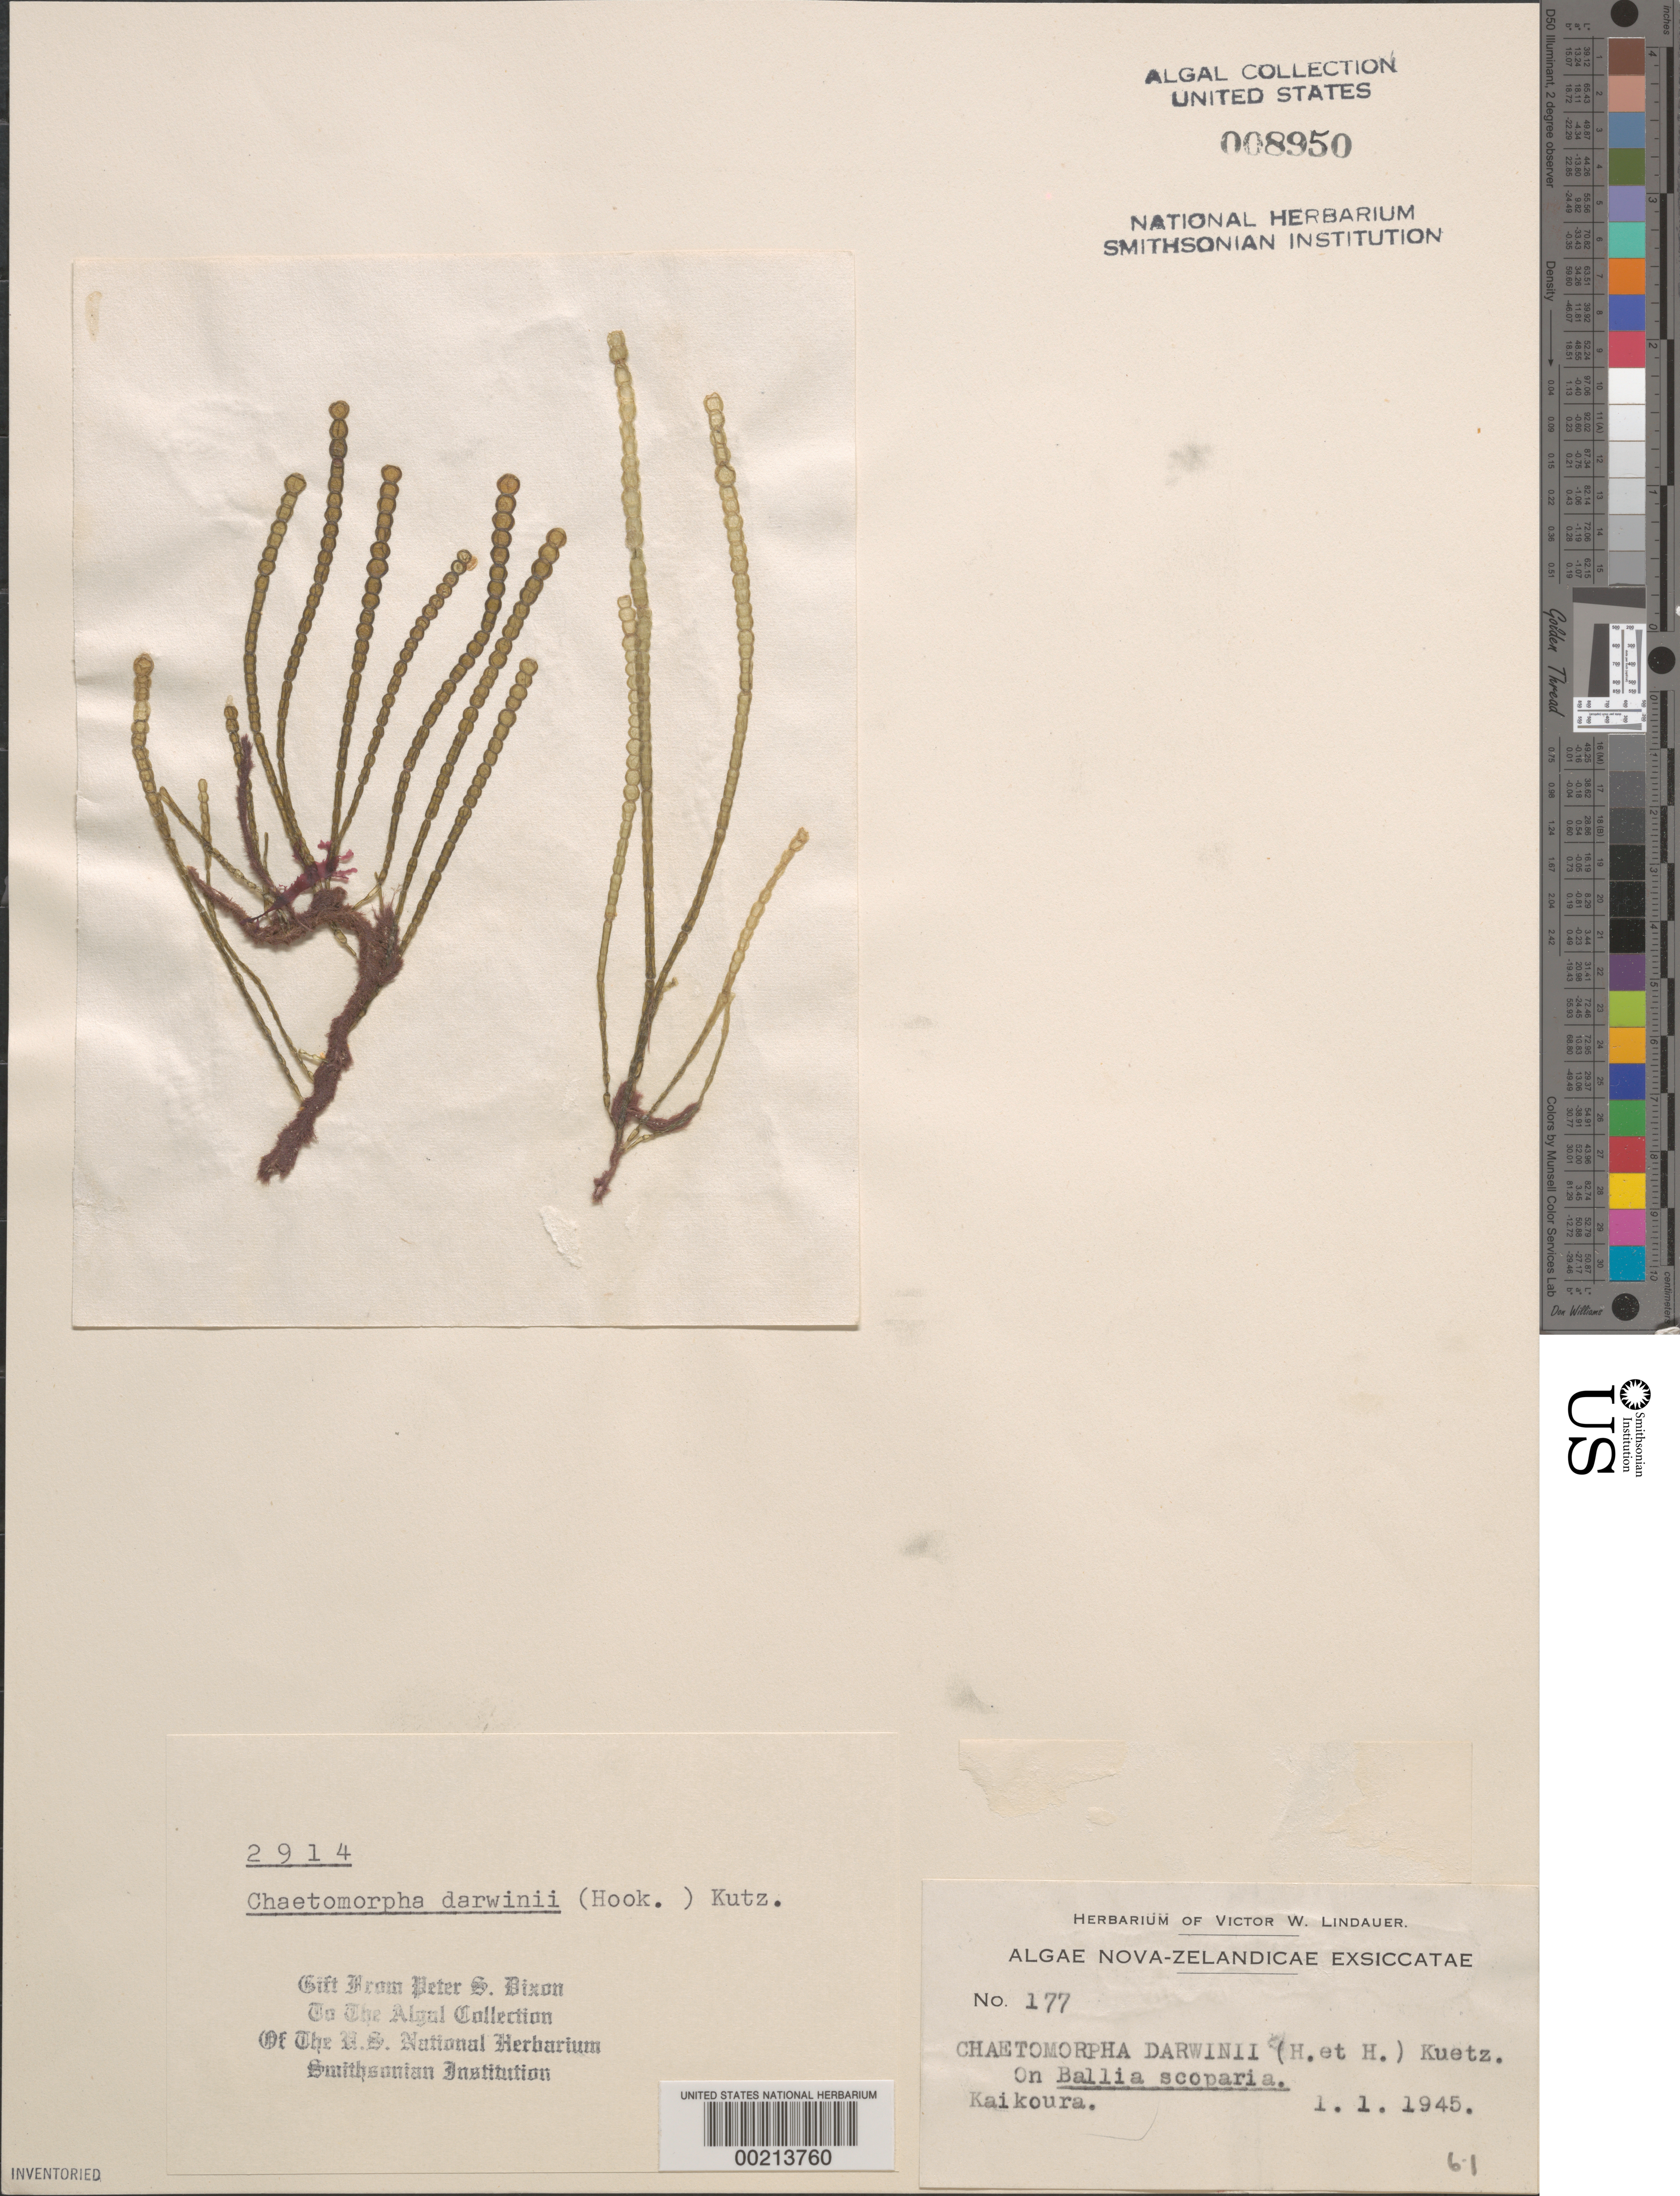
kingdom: Plantae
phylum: Chlorophyta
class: Ulvophyceae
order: Cladophorales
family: Cladophoraceae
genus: Chaetomorpha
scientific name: Chaetomorpha coliformis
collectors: V. Lindauer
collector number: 177 & PSD 2914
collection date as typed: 01 Jan 1945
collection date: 1945-01-01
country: New Zealand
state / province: Canterbury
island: South Island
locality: Kaikoura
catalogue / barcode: US 8950